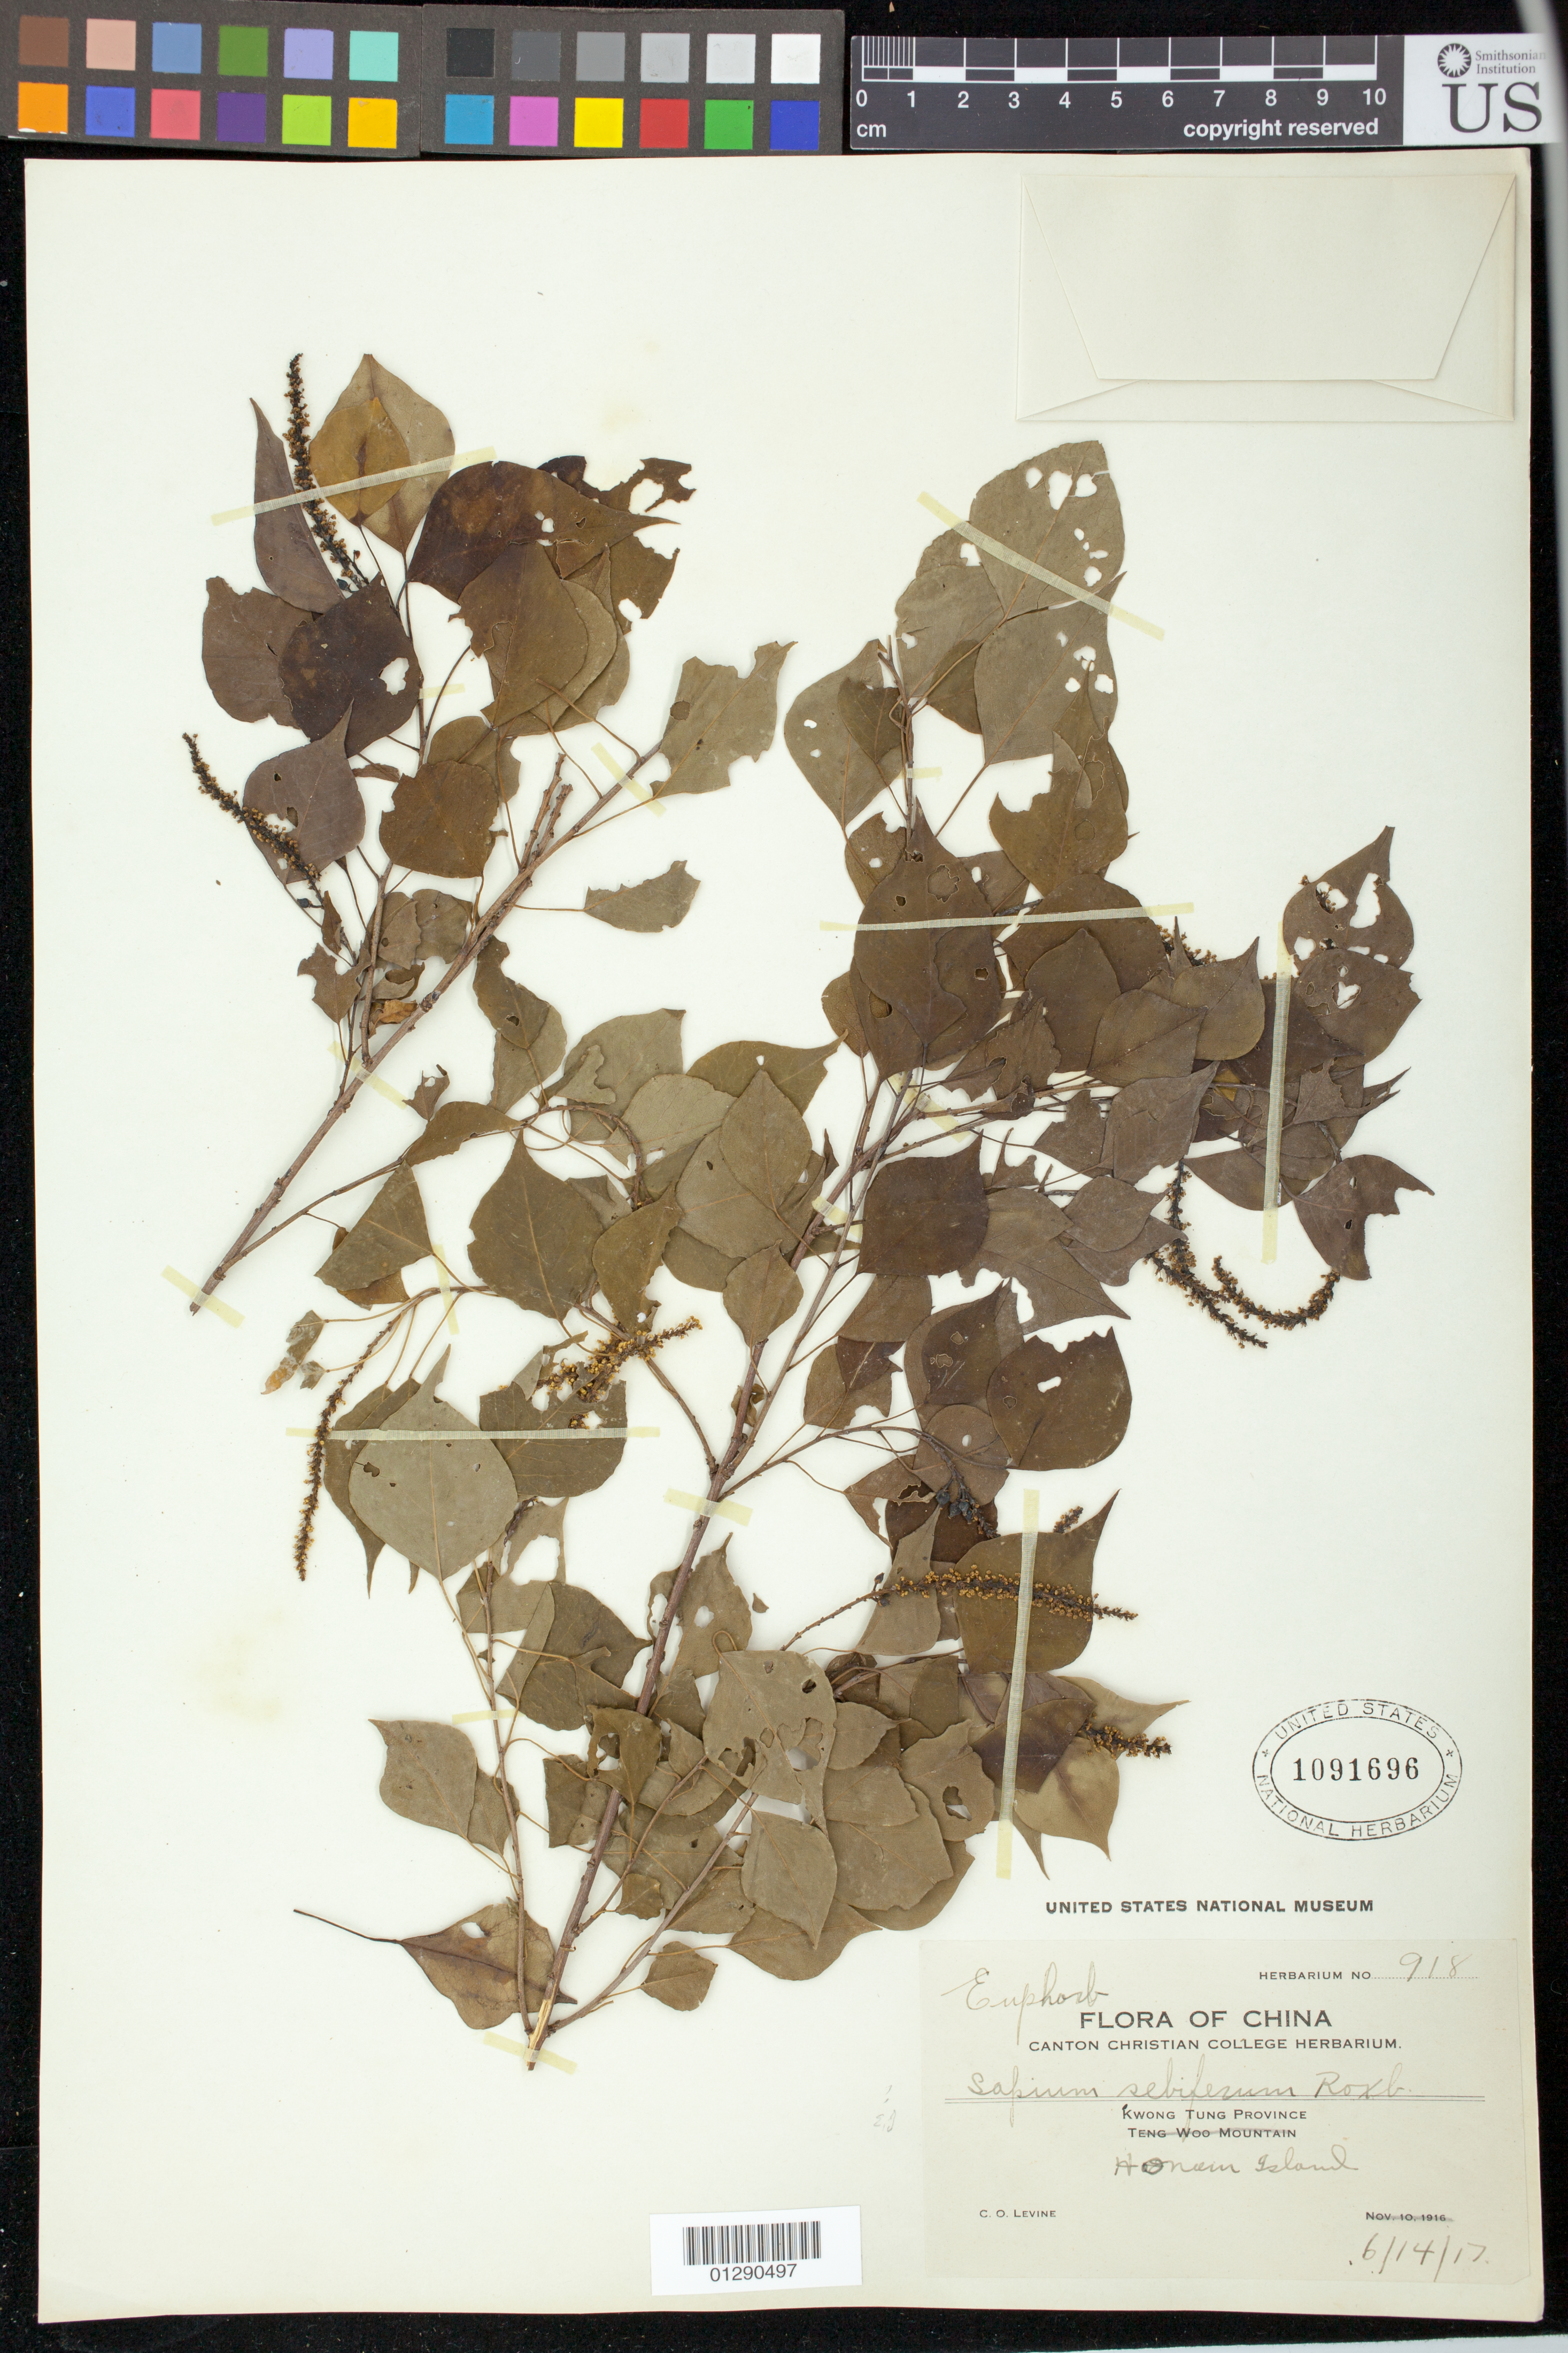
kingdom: Plantae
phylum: Tracheophyta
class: Magnoliopsida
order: Malpighiales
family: Euphorbiaceae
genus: Sapium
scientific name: Sapium sebiferum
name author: (L.) Roxb.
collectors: C. O. Levine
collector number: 918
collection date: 1917-06-14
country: China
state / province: Guangdong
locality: Honan Island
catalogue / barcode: US 1091696